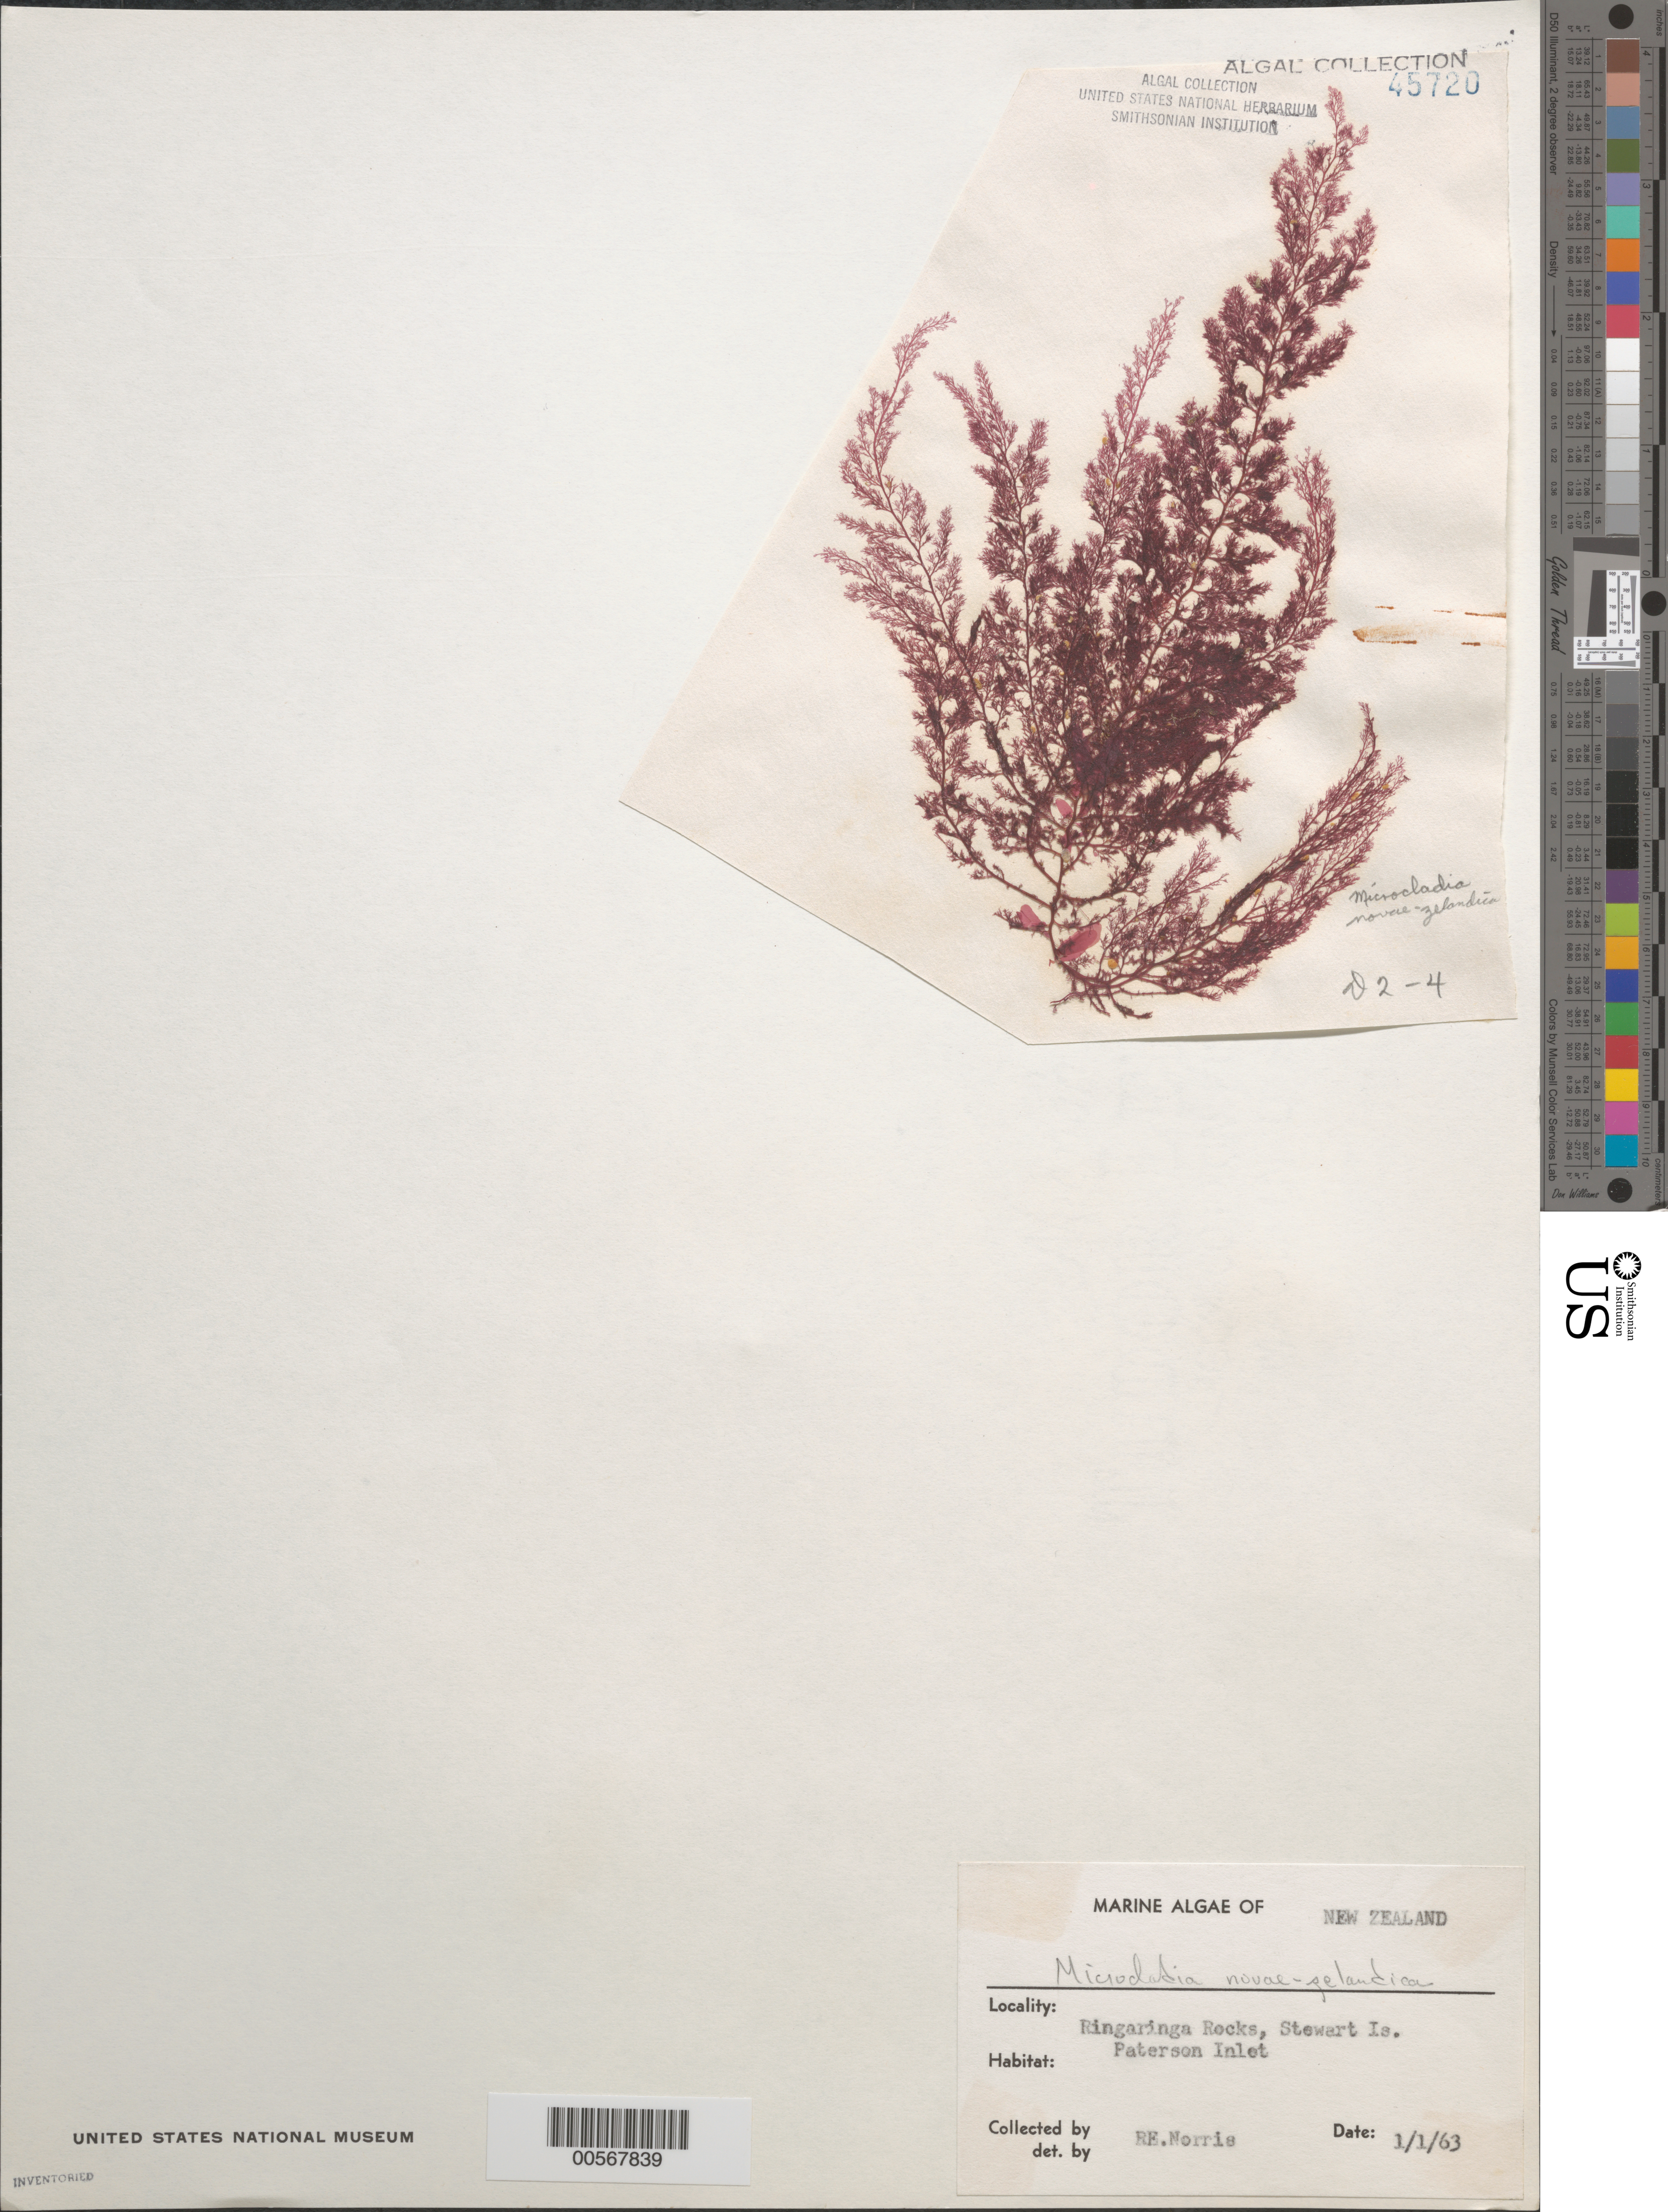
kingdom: Plantae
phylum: Rhodophyta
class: Florideophyceae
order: Ceramiales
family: Ceramiaceae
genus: Microcladia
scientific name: Microcladia novae-zelandiae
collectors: R. E. Norris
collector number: D2-4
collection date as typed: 01 Jan 1963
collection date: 1963-01-01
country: New Zealand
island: Stewart Island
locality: Ringaringa Rocks, Paterson Inlet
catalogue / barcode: US 45720